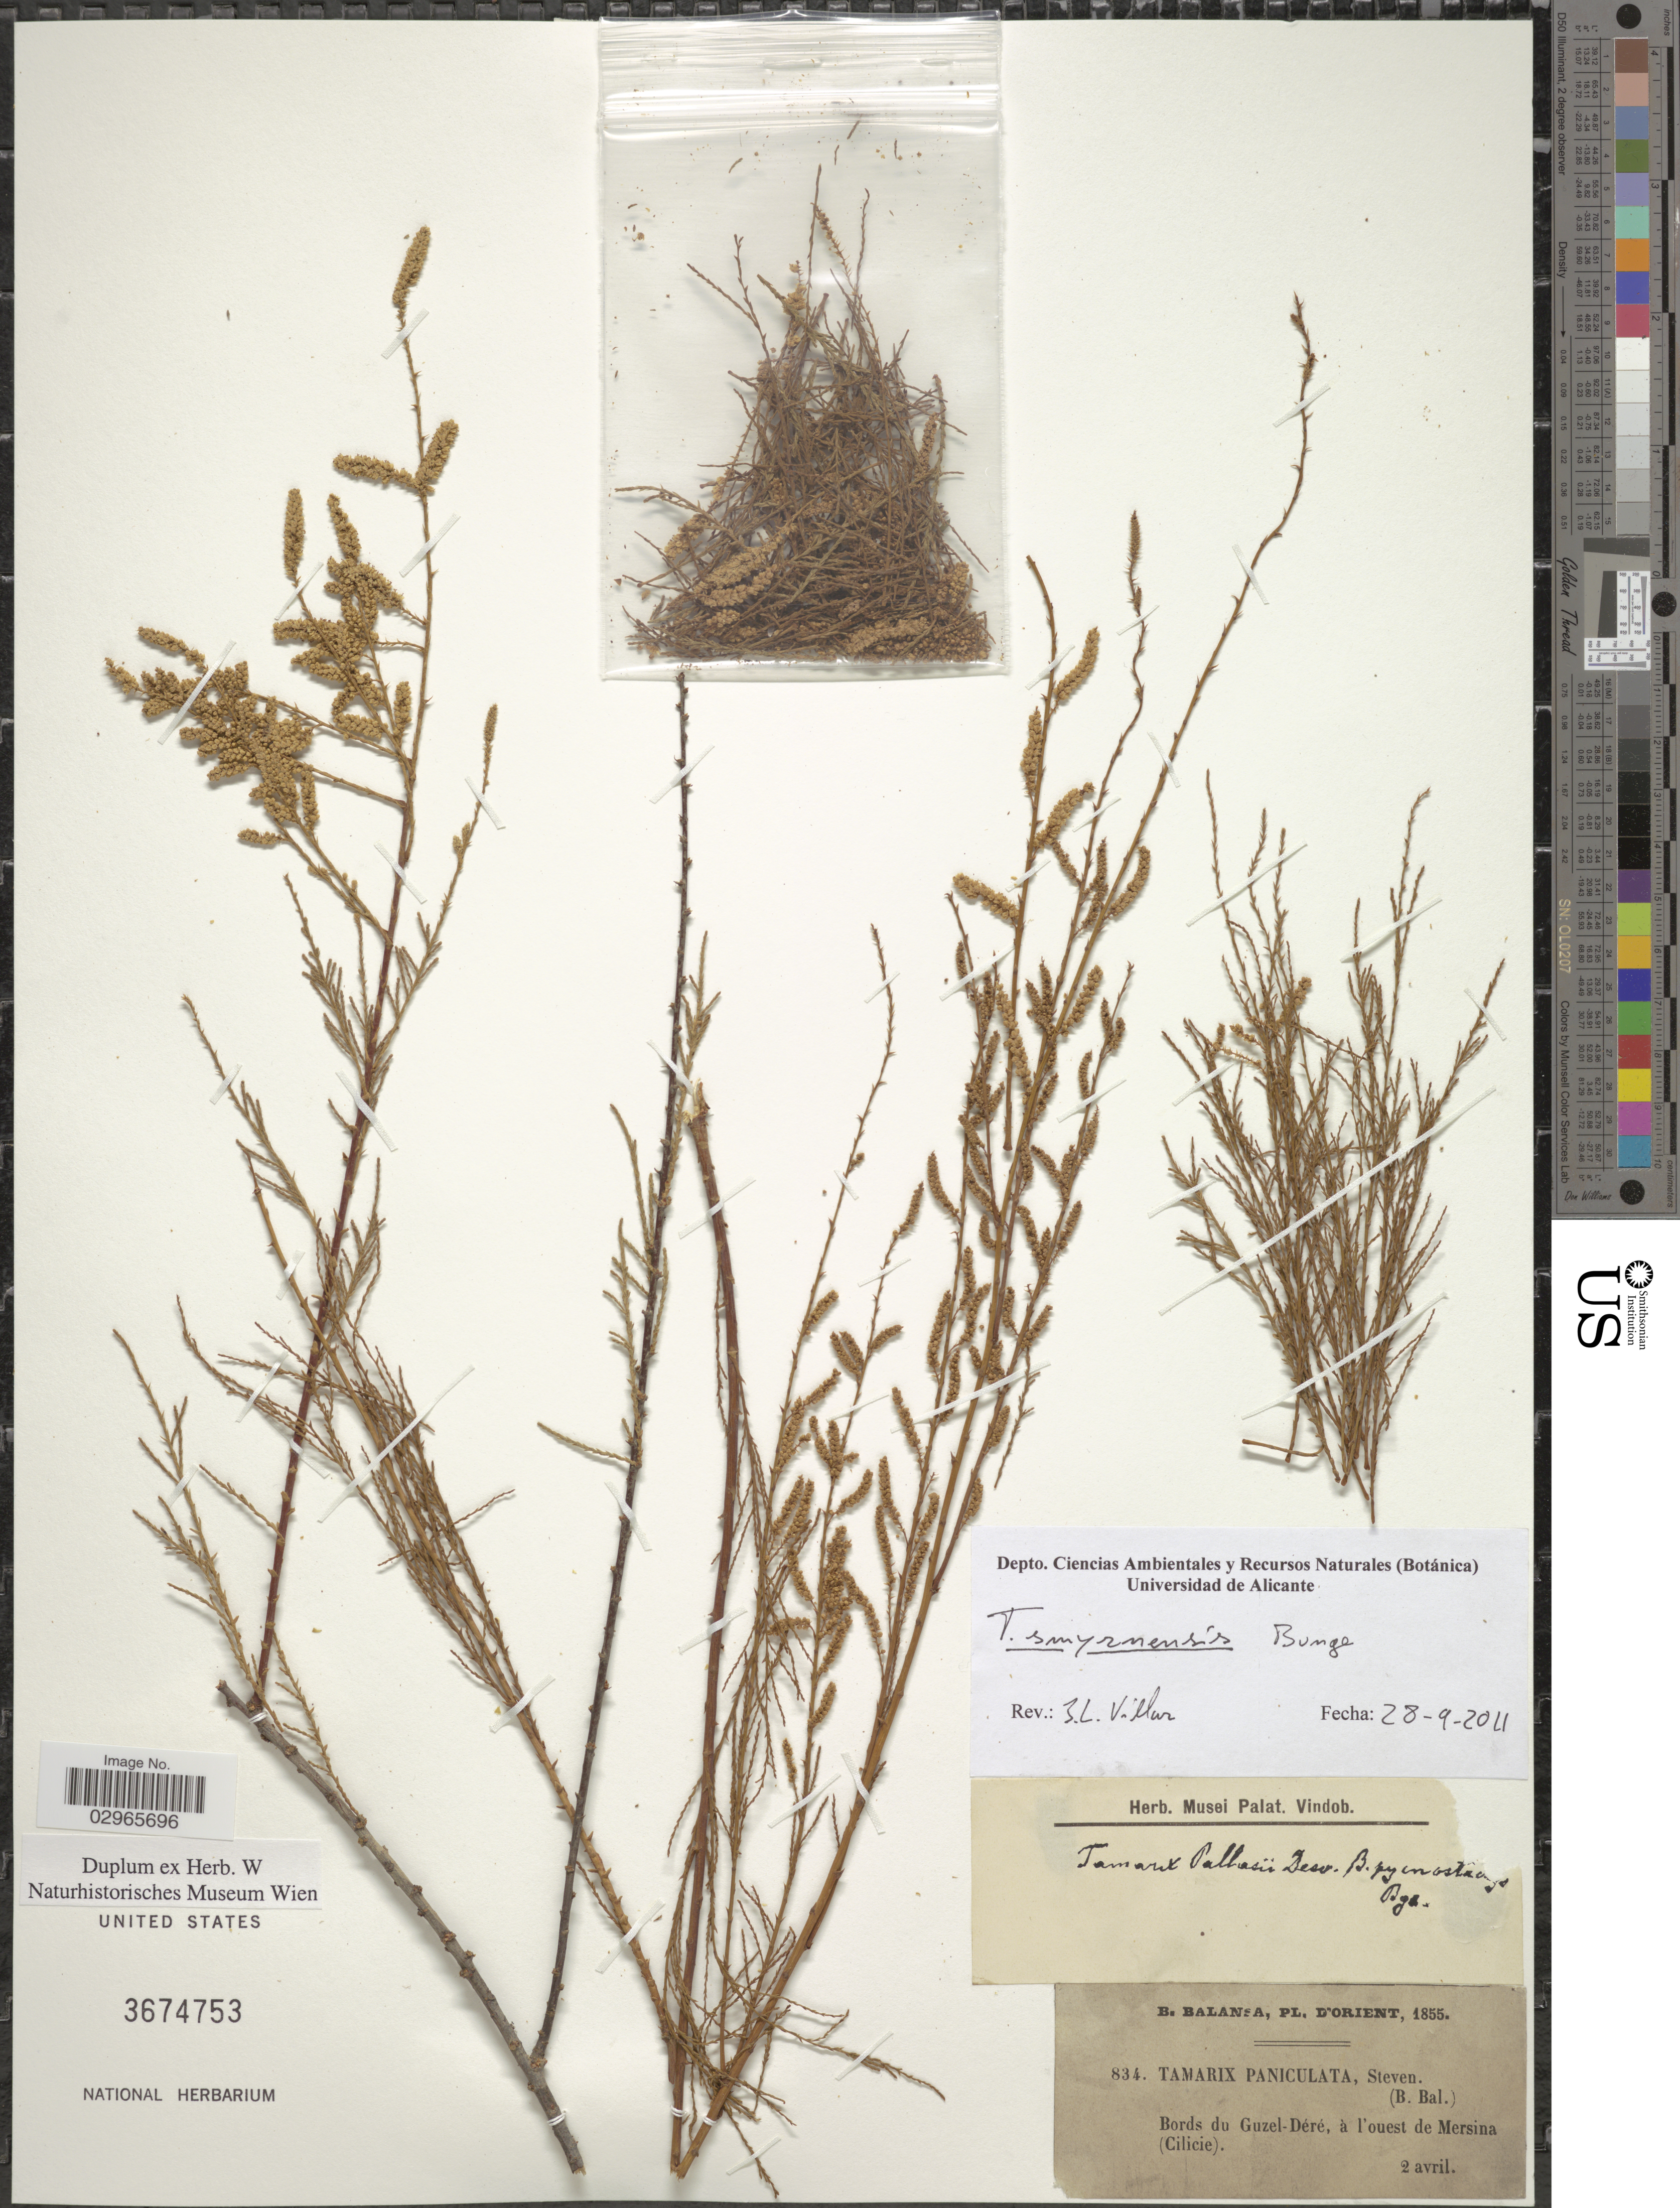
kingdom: Plantae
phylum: Tracheophyta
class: Magnoliopsida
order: Caryophyllales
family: Tamaricaceae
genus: Tamarix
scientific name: Tamarix smyrnensis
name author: Bunge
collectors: B. Balansa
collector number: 834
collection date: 1855-04-02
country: Turkey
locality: Orient. Bords du Guzel-Déré, à l'ouest de Mersina (Cilicie).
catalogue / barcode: US 3674753